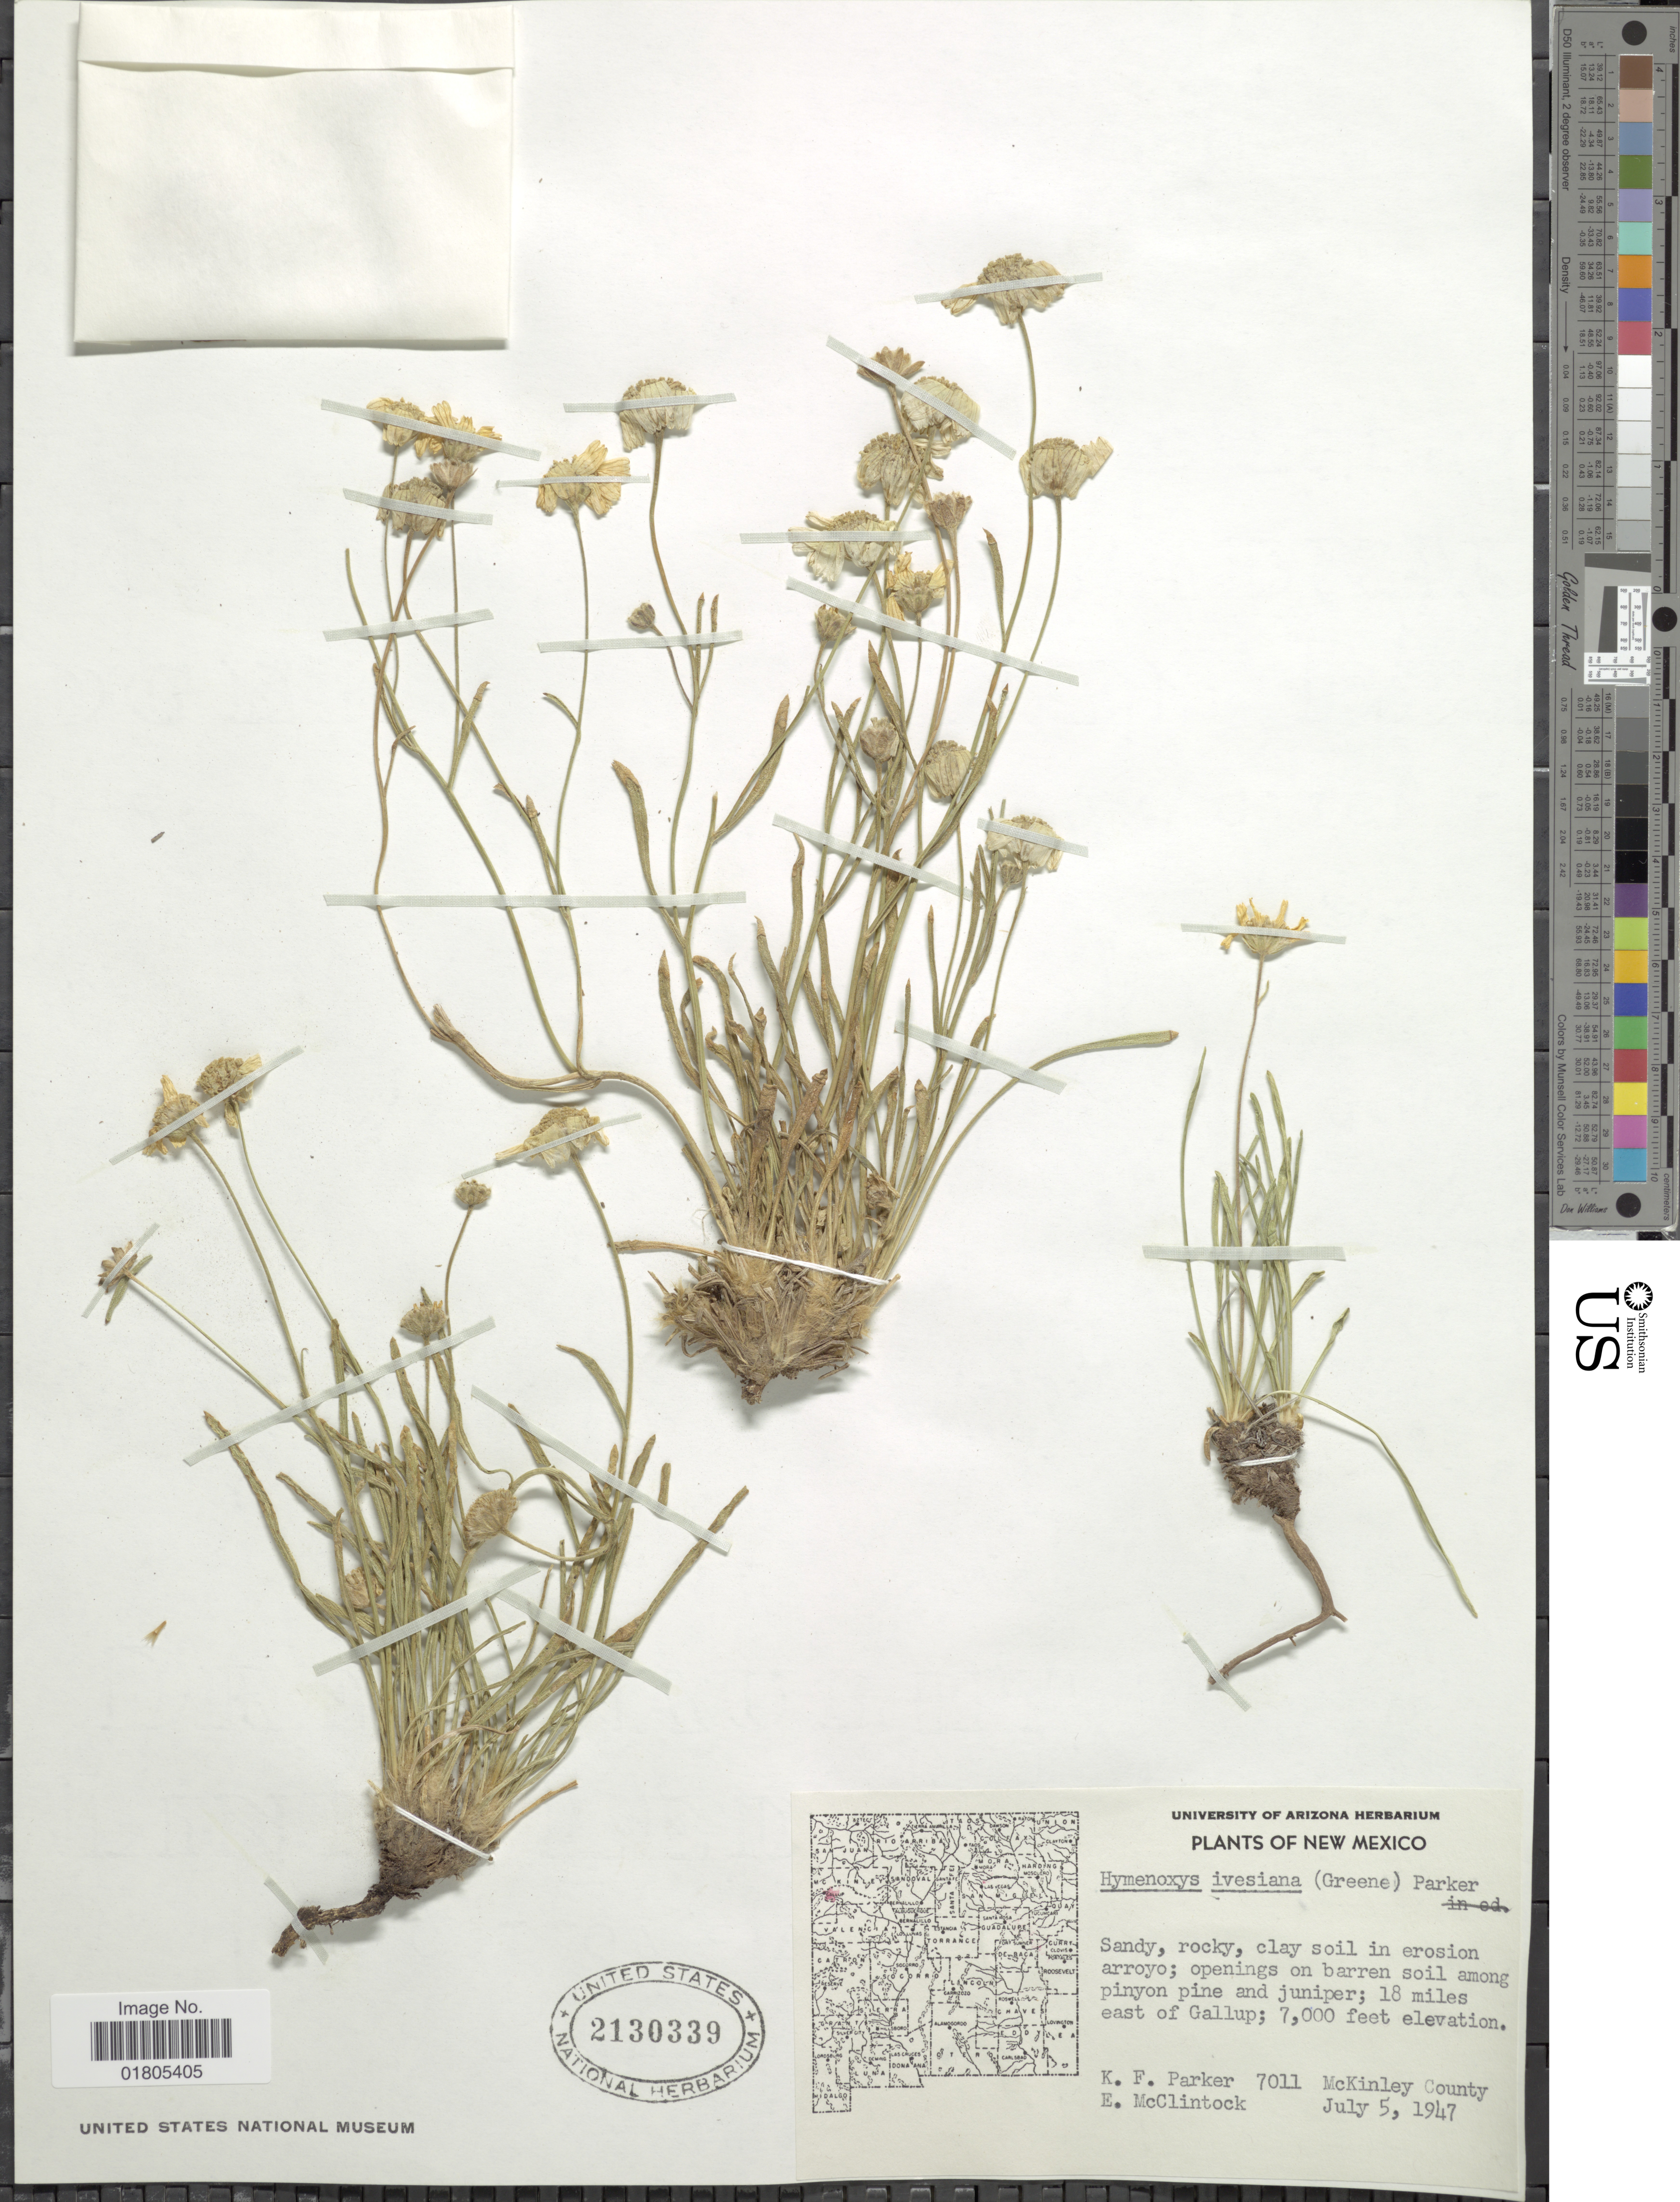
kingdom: Plantae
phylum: Tracheophyta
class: Magnoliopsida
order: Asterales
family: Asteraceae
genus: Actinea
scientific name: Actinea ivesiana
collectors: K. F. Parker & E. McClintock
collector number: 7011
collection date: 1947-07-05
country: United States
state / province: New Mexico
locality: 18 miles east of Gallup. McKinley County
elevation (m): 2134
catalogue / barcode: US 2130339